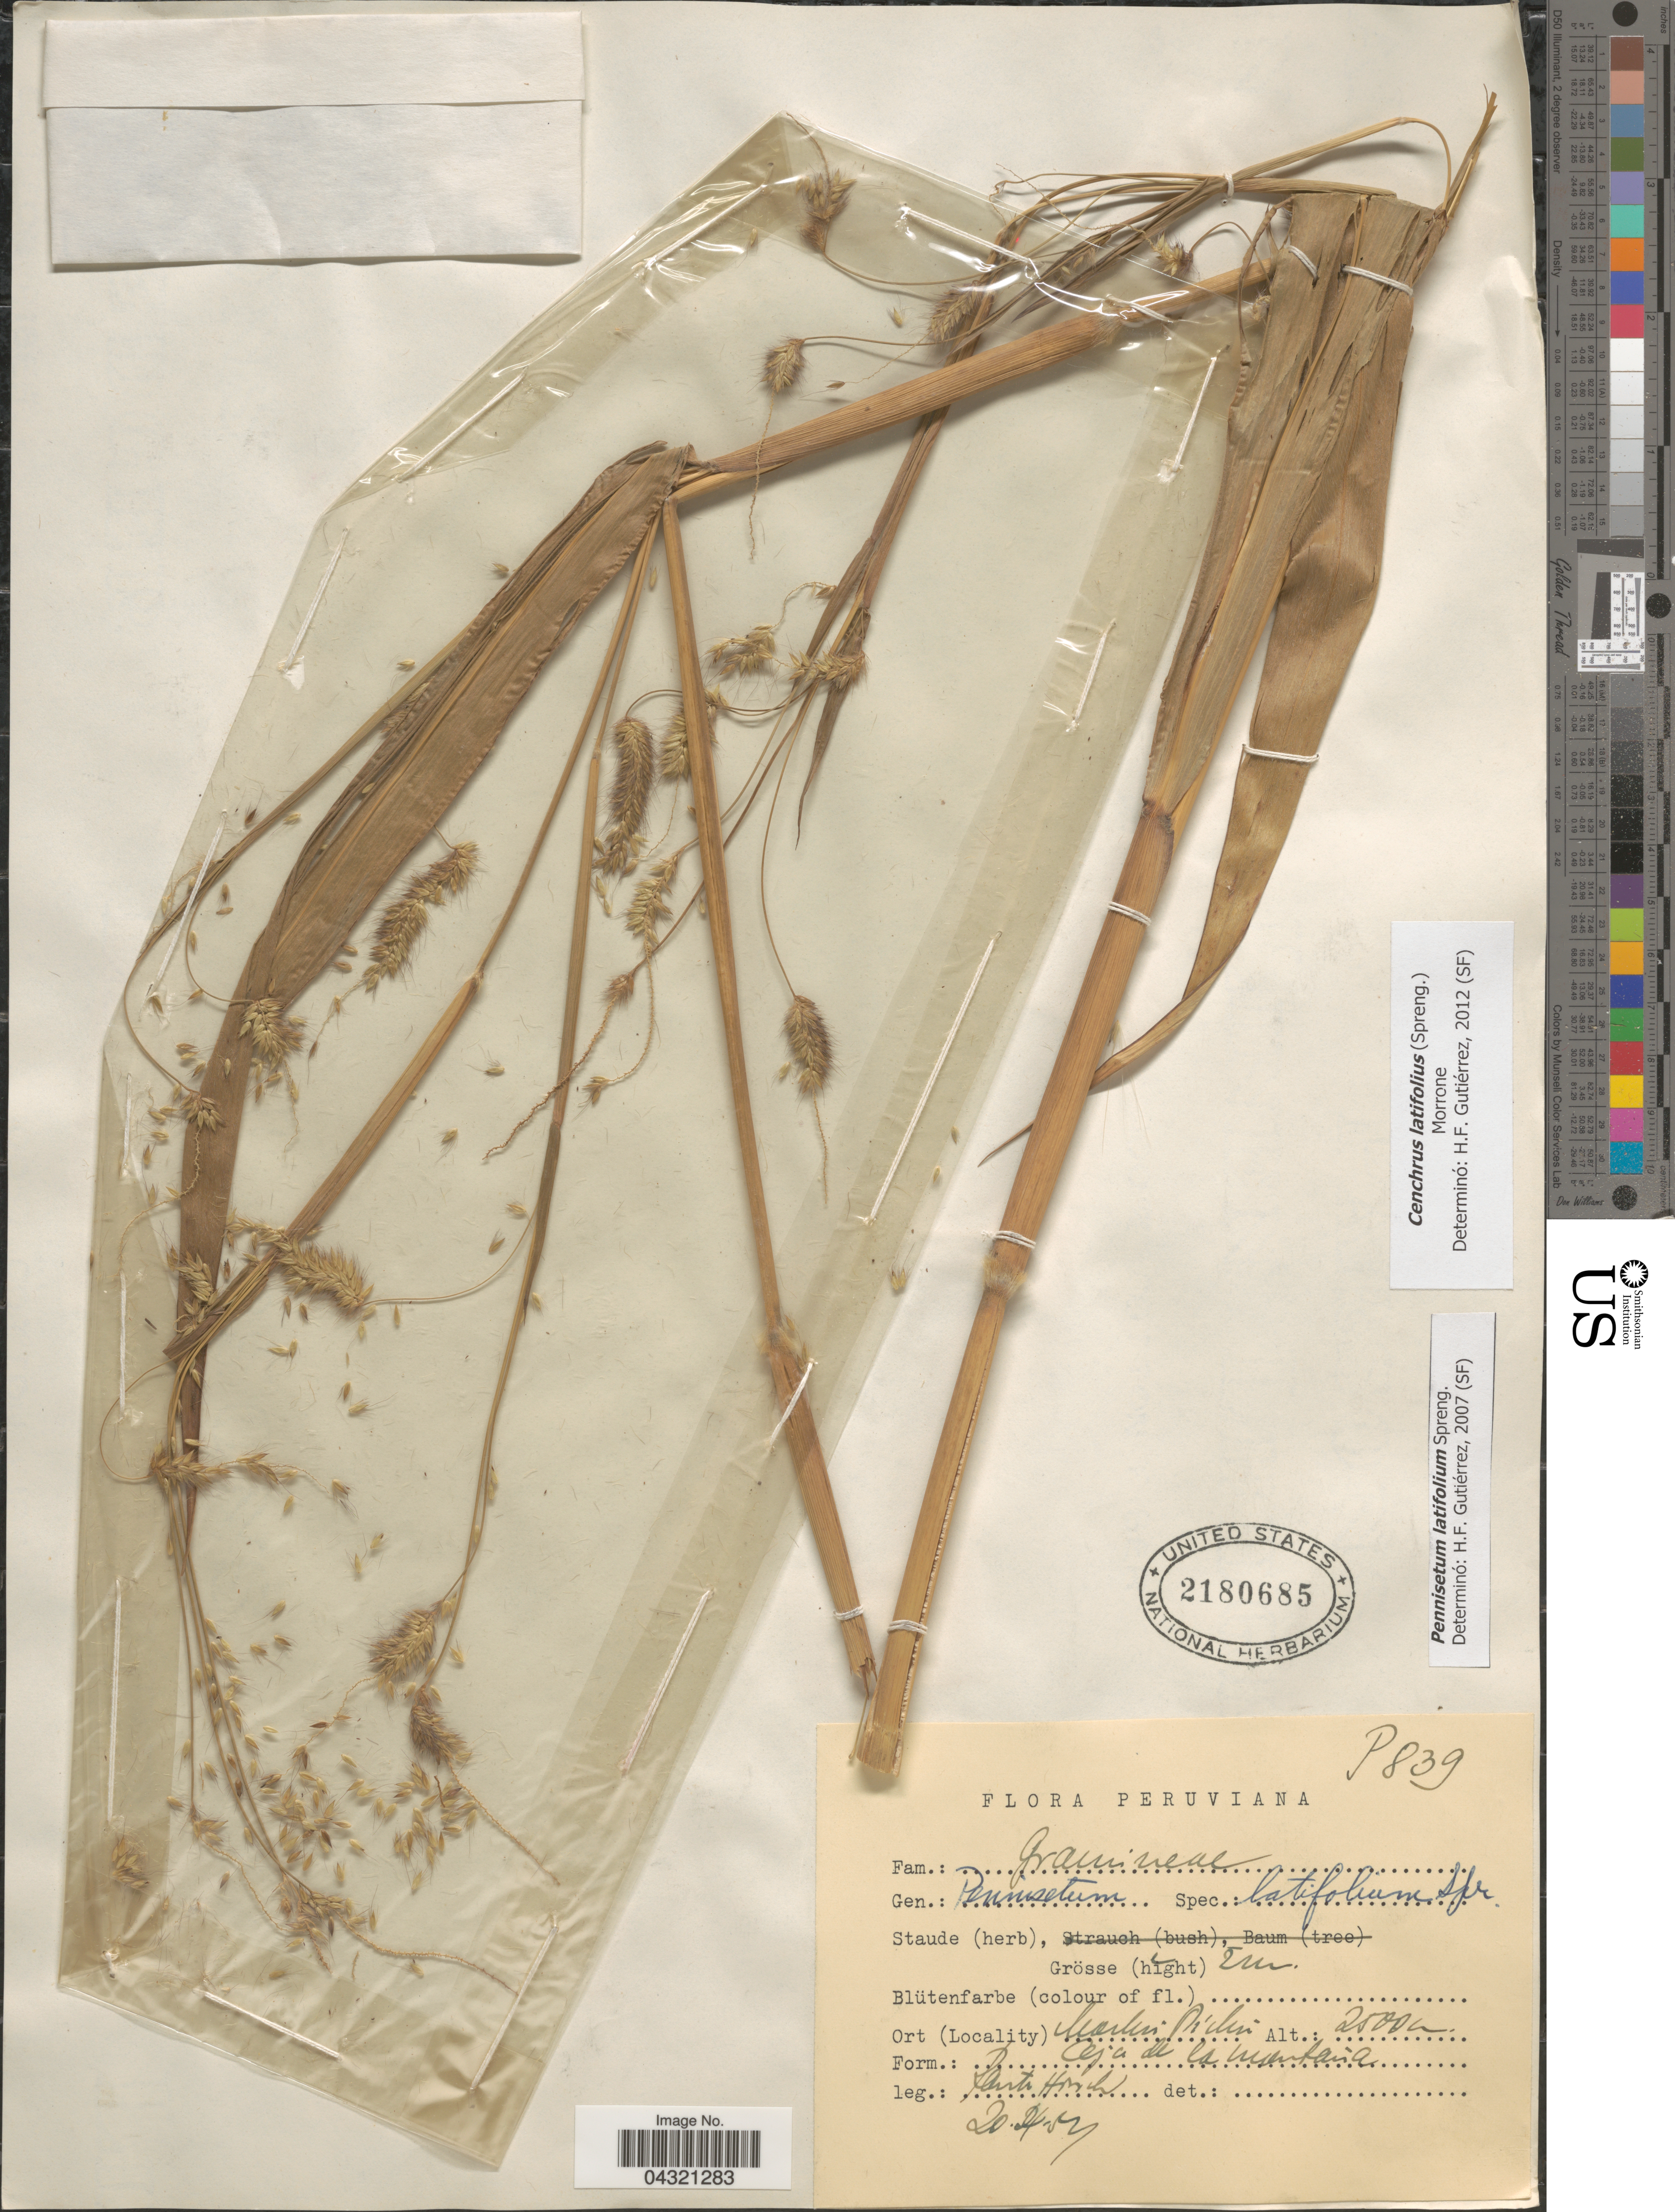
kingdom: Plantae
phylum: Tracheophyta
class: Liliopsida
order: Poales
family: Poaceae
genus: Cenchrus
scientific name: Cenchrus latifolius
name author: (Spreng.) Morrone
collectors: W. Rauh & G. Hirsch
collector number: P839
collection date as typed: Transcribed d/m/y: 20/4/57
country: Peru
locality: Peruviana. Machu Picchu.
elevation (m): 2500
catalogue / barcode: US 2180685